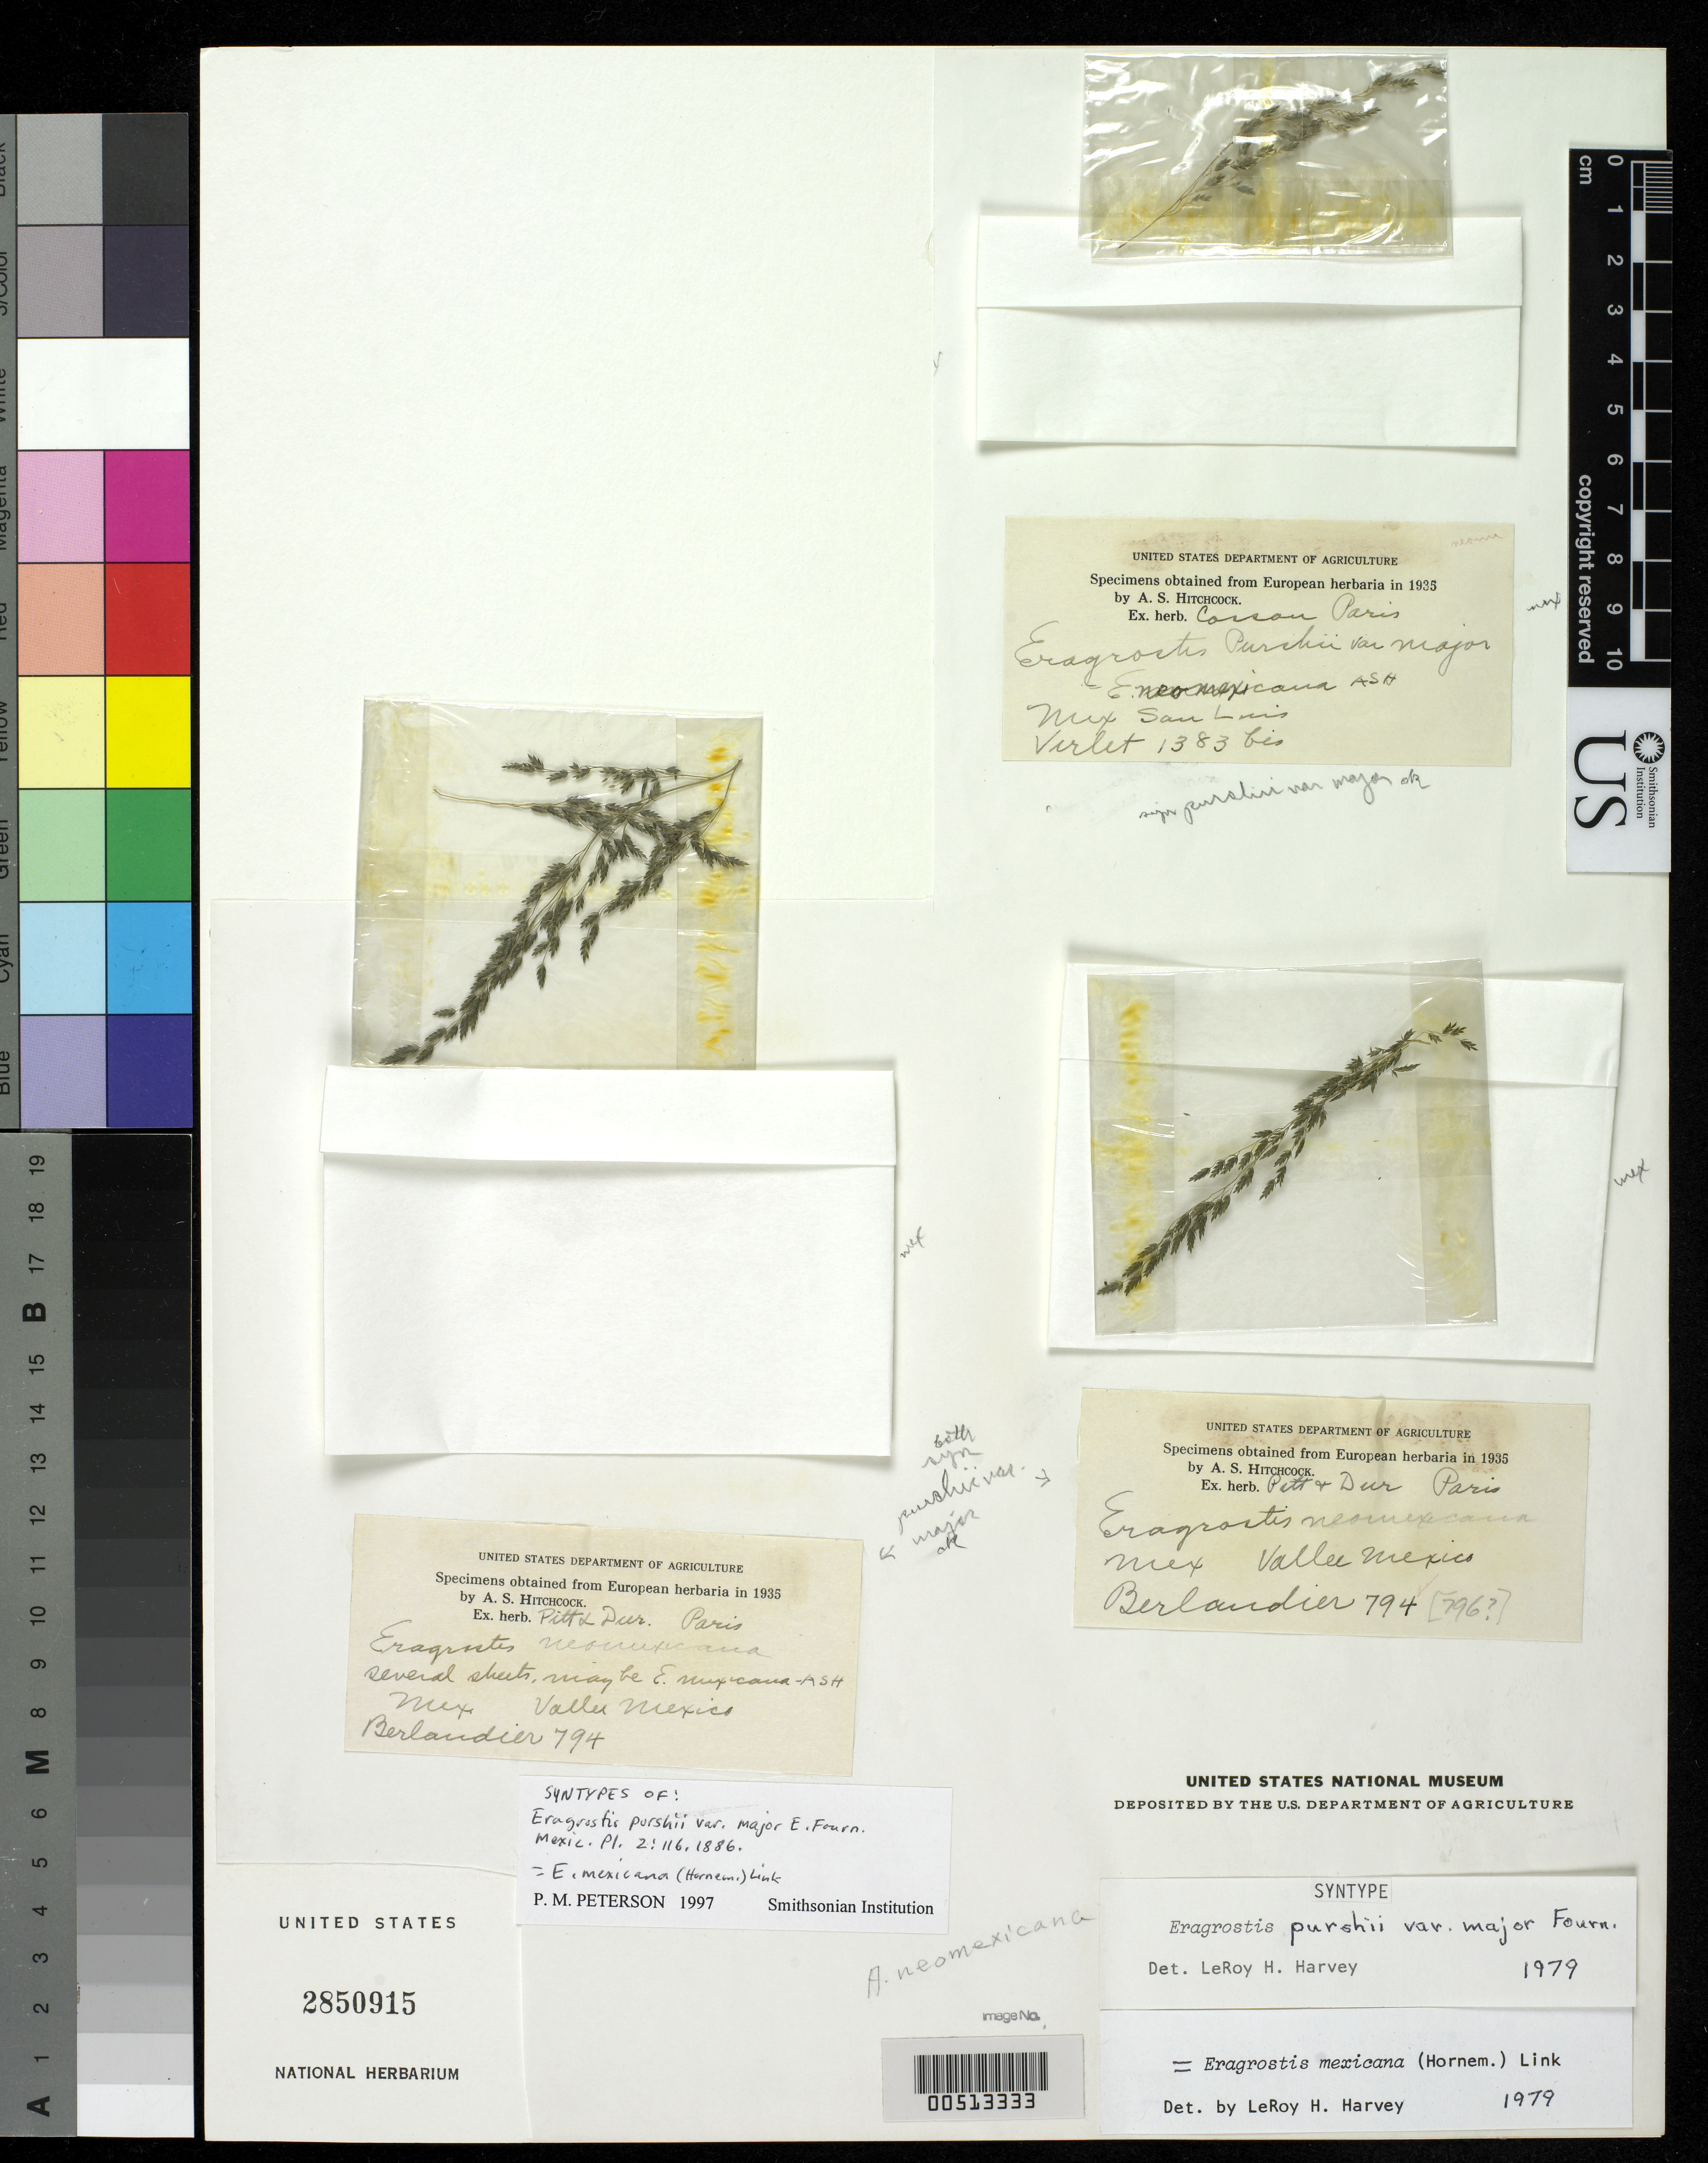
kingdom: Plantae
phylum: Tracheophyta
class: Liliopsida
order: Poales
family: Poaceae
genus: Eragrostis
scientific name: Eragrostis purshii var. major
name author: E. Fourn.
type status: Syntype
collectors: -. Verlet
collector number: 1383 bis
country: Mexico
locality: San Luis.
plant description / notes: Mounted with two additional syntypes, Berlandier 794 (fragmentary material ex herb. P).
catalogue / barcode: US 2850915